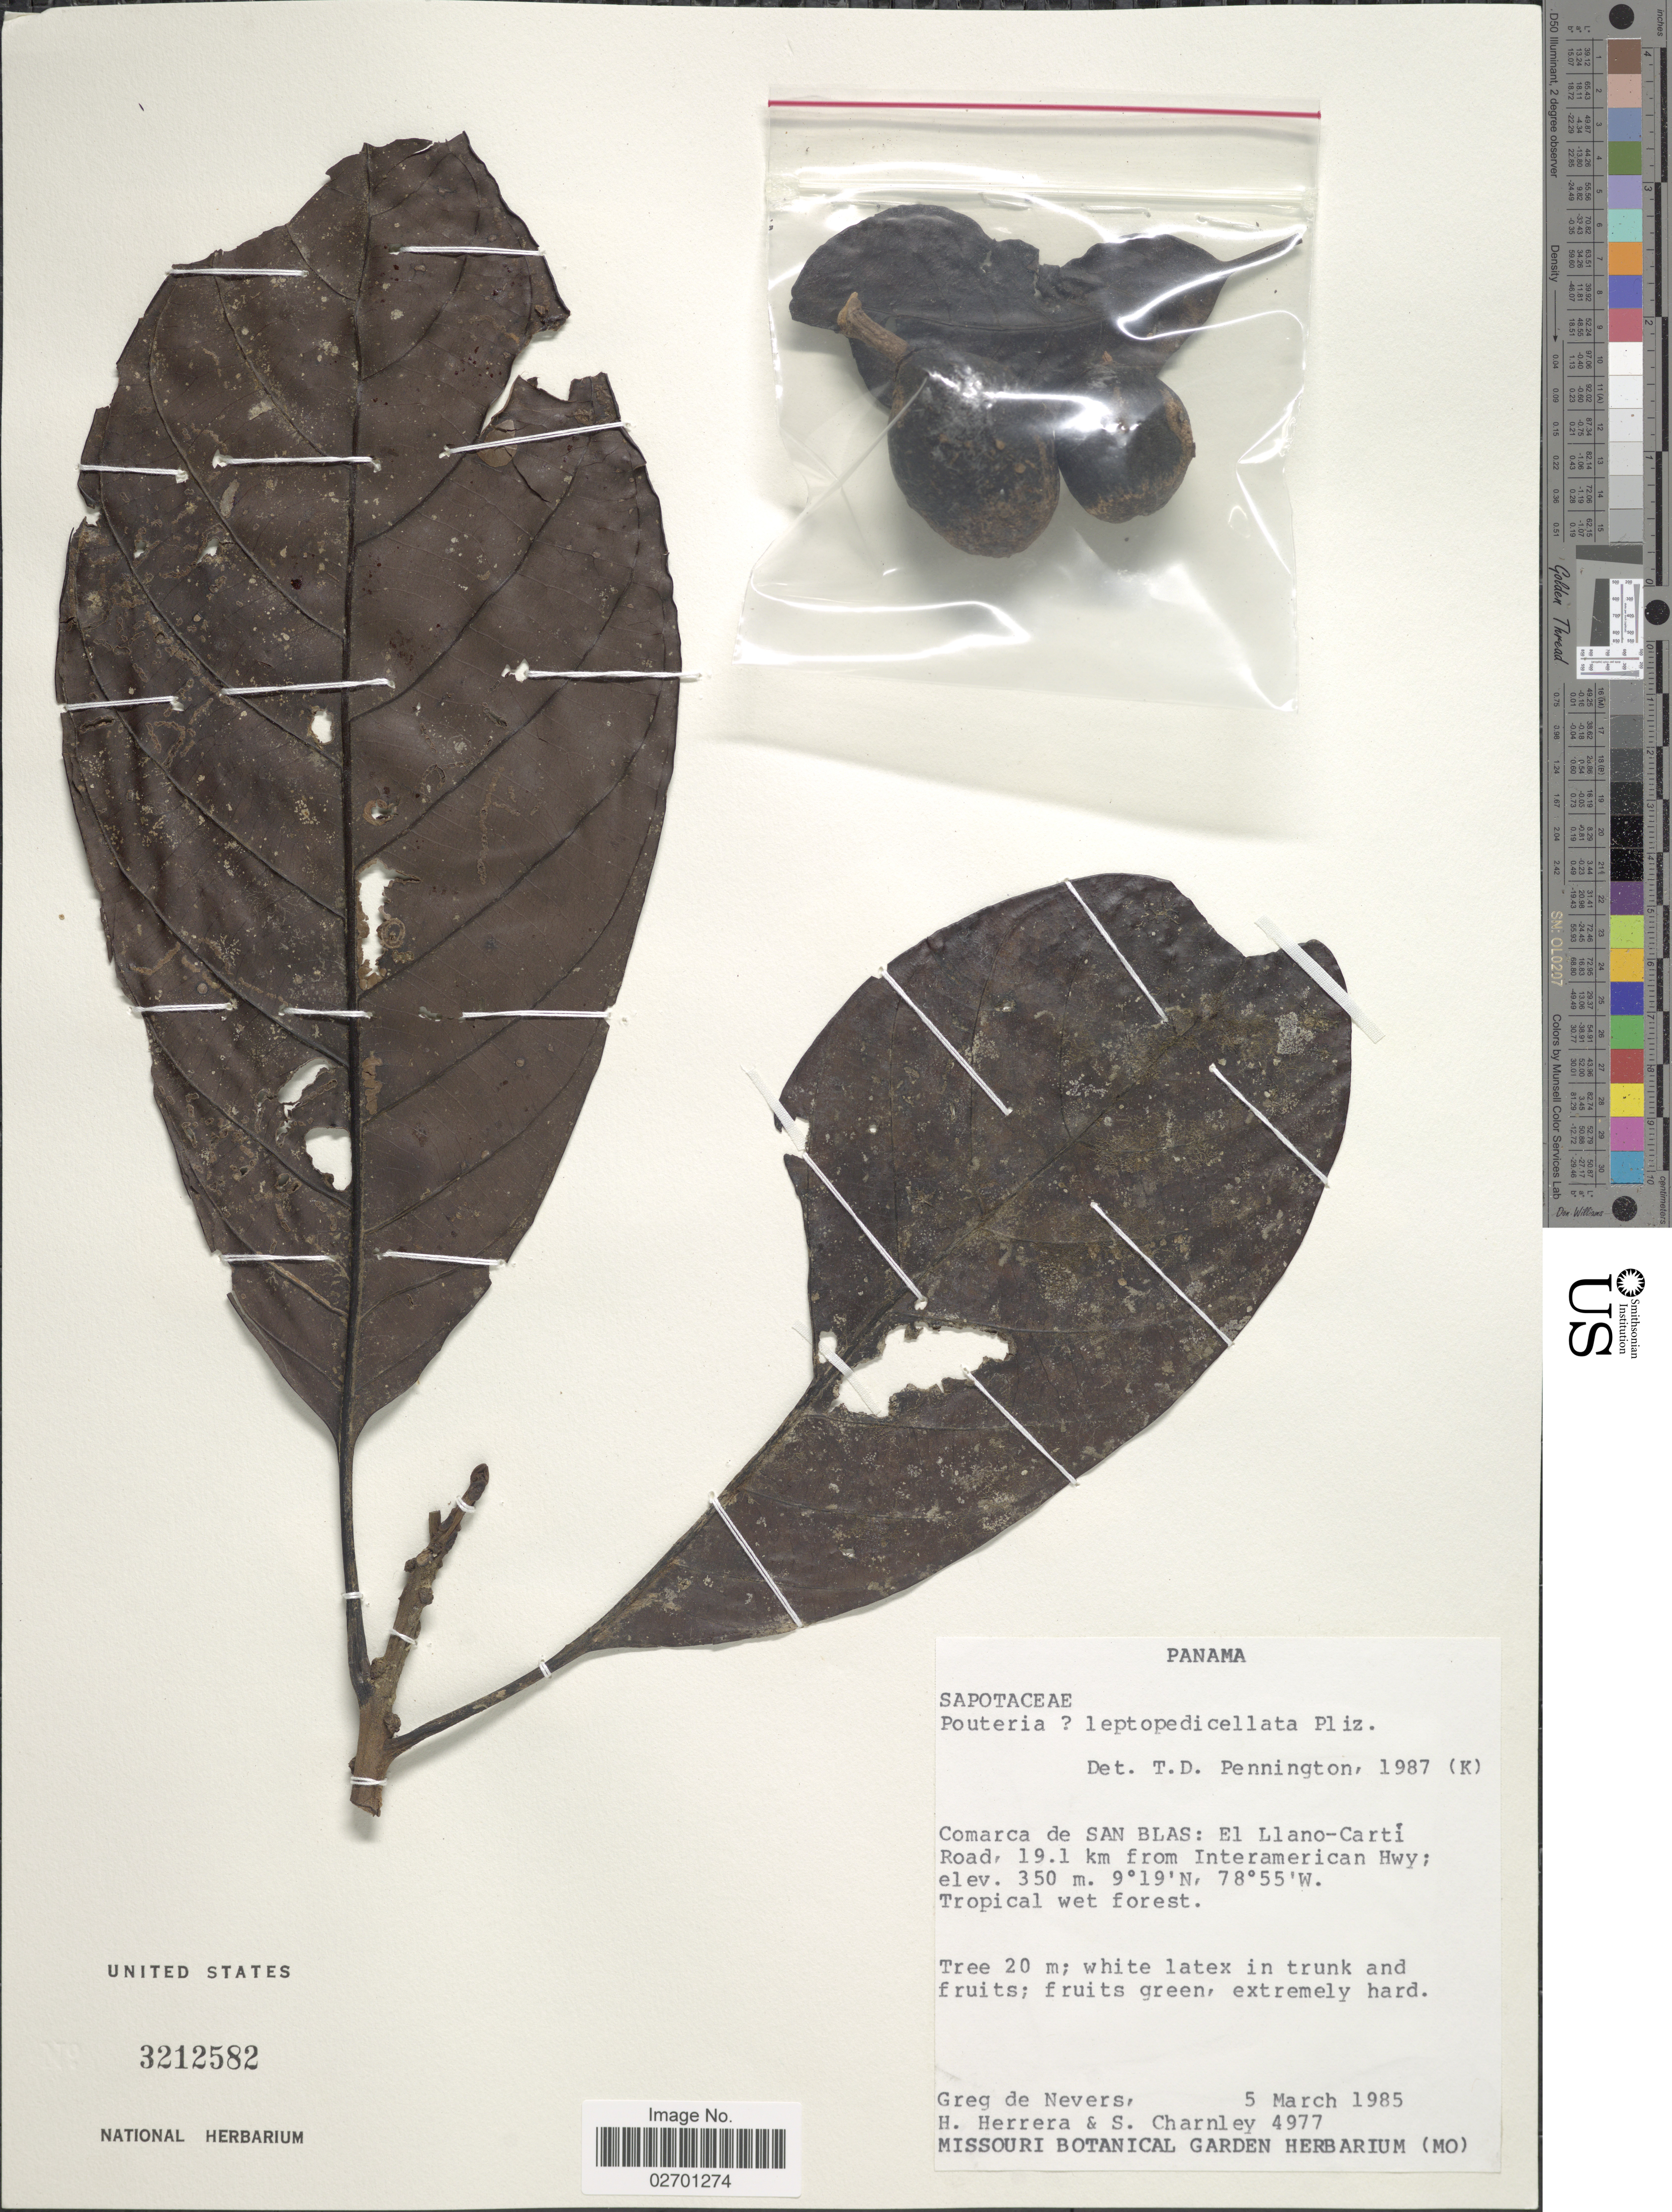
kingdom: Plantae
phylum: Tracheophyta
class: Magnoliopsida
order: Ericales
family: Sapotaceae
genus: Pouteria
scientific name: Pouteria leptopedicellata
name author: Pilz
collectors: G. Nevers, H. Herrera & S. Charnley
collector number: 4977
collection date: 1985-03-05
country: Panama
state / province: Kuna Yala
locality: Comarca de San Blas: El Llano-Carti Road, 19.1 km from Interamerican Hwy.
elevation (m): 350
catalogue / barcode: US 3212582